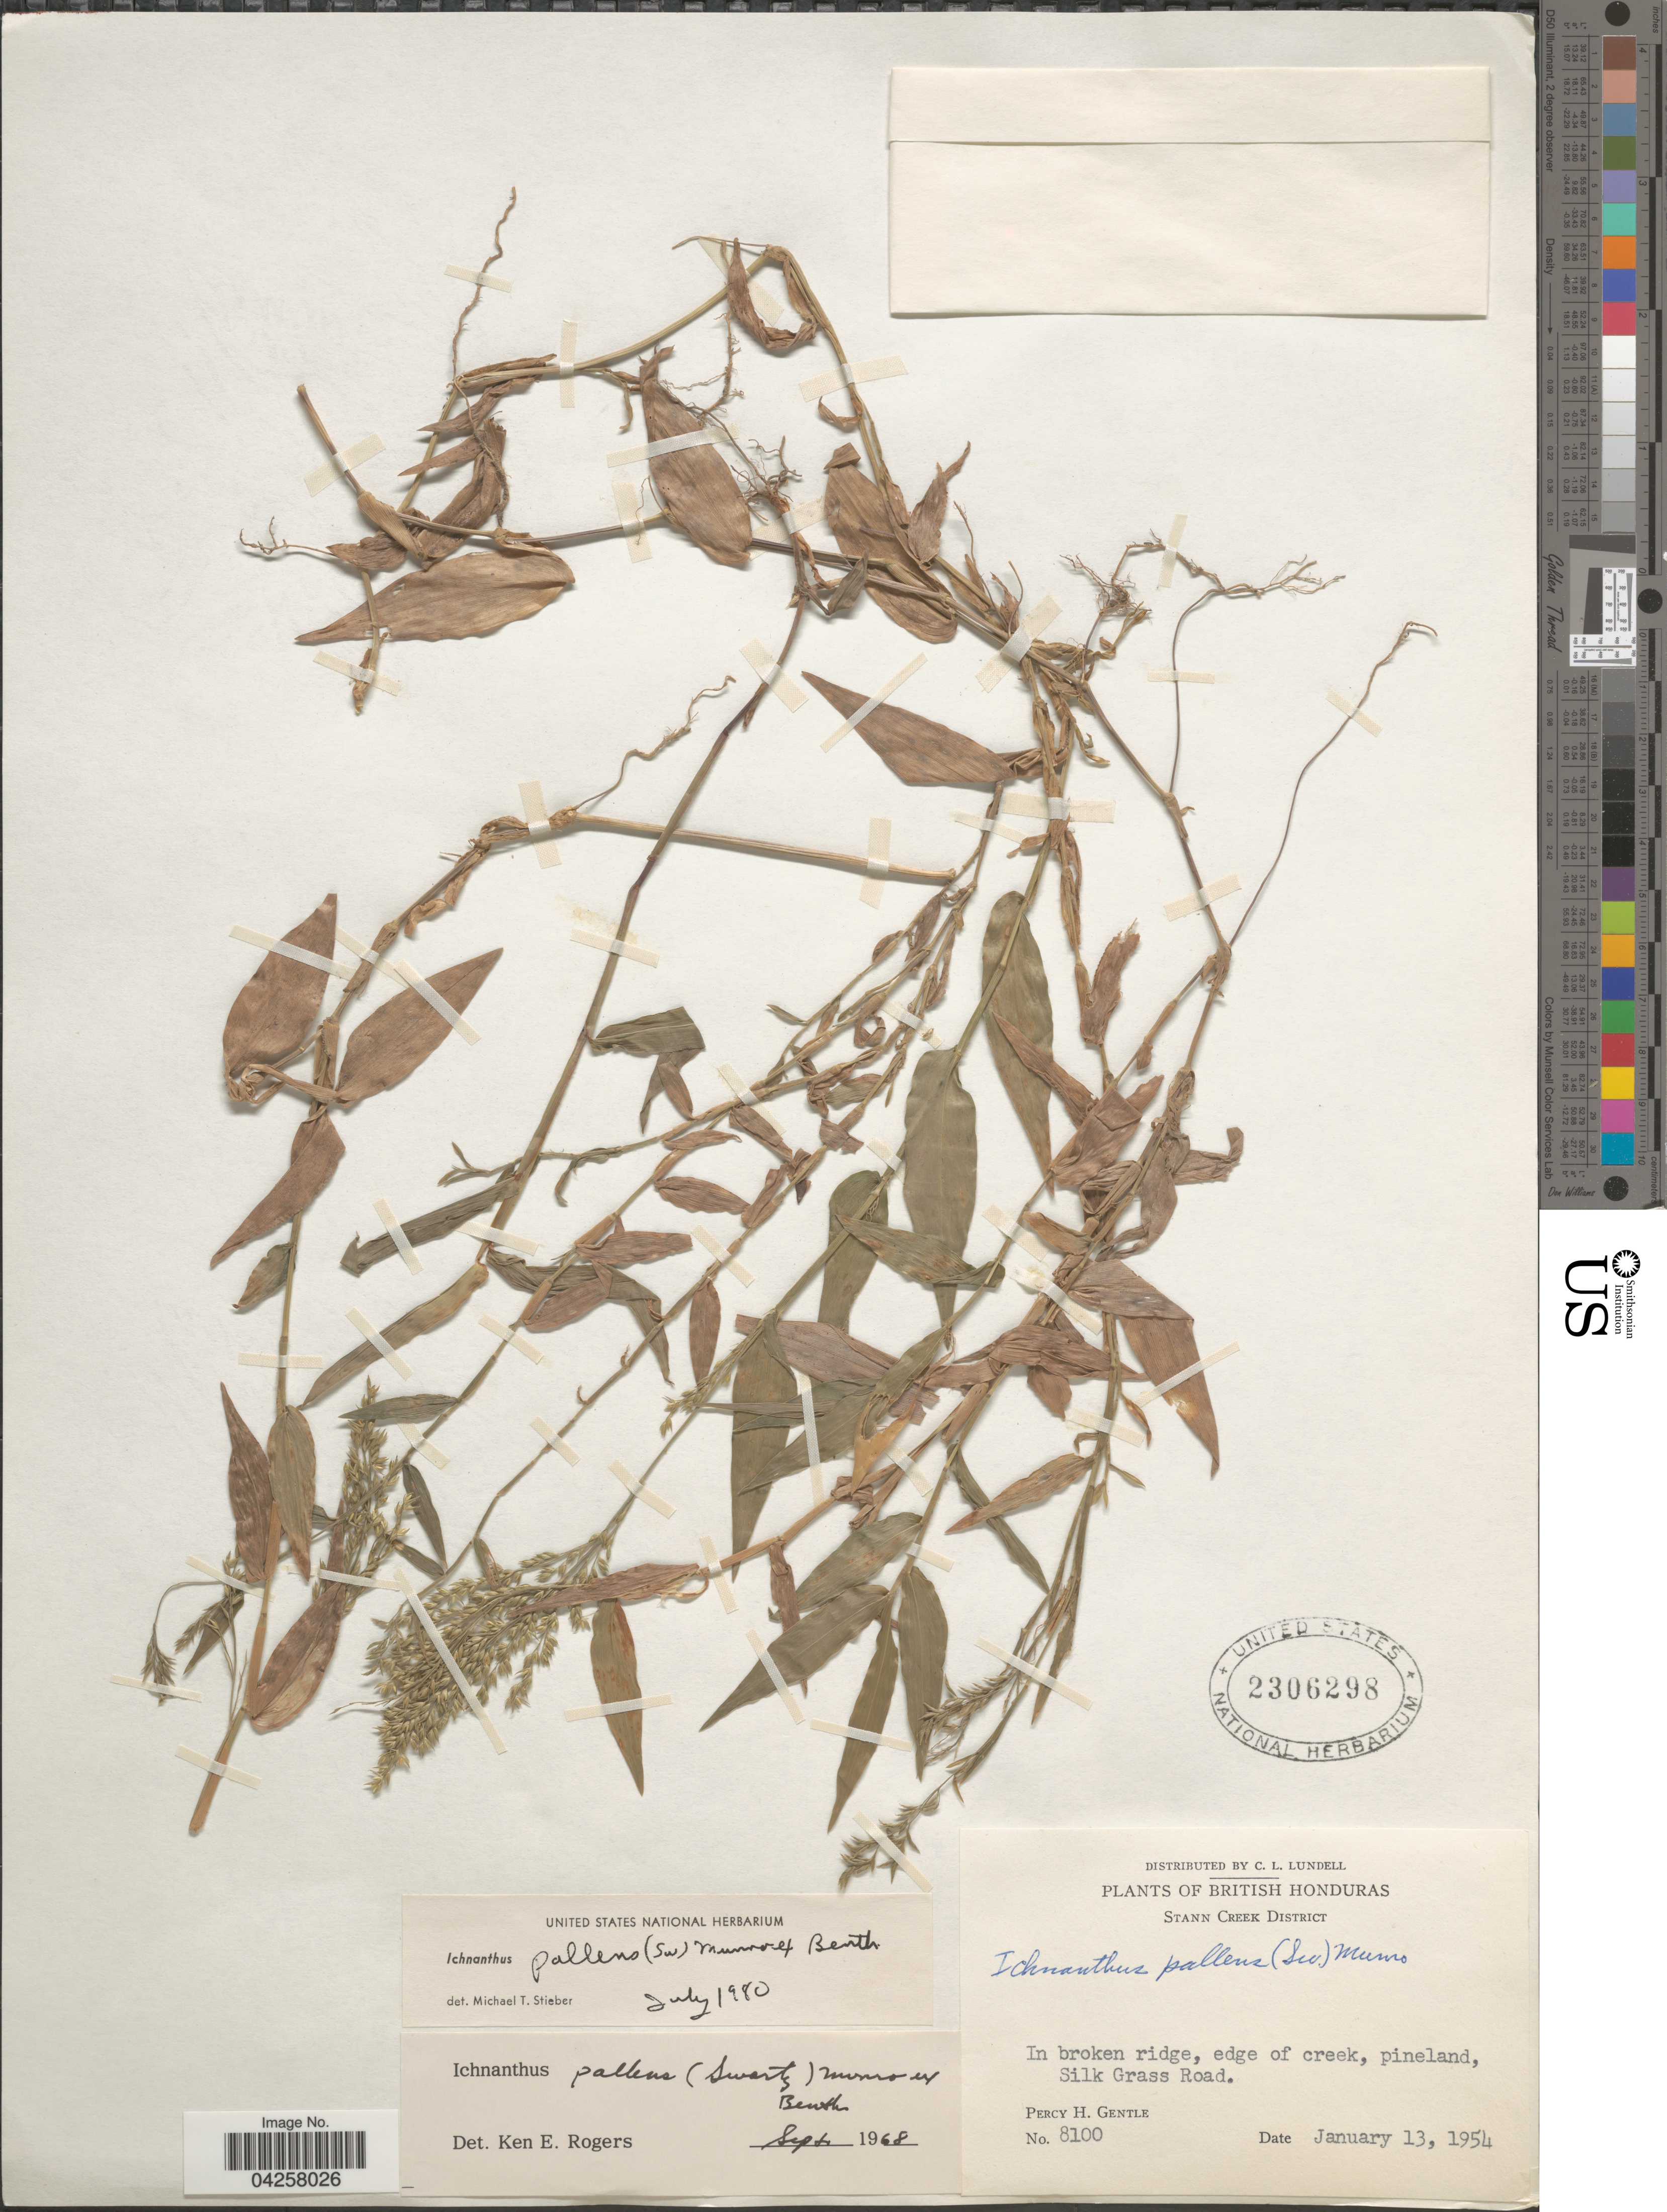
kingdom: Plantae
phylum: Tracheophyta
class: Liliopsida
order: Poales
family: Poaceae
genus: Ichnanthus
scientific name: Ichnanthus pallens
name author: (Sw.) Munro ex Benth.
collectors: P. H. Gentle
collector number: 8100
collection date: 1954-01-13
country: Belize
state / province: Stann Creek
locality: British Honduras. Stann Creek District. In broken ridge, edge of creek, pineland, Silk Grass Road.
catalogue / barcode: US 2306298